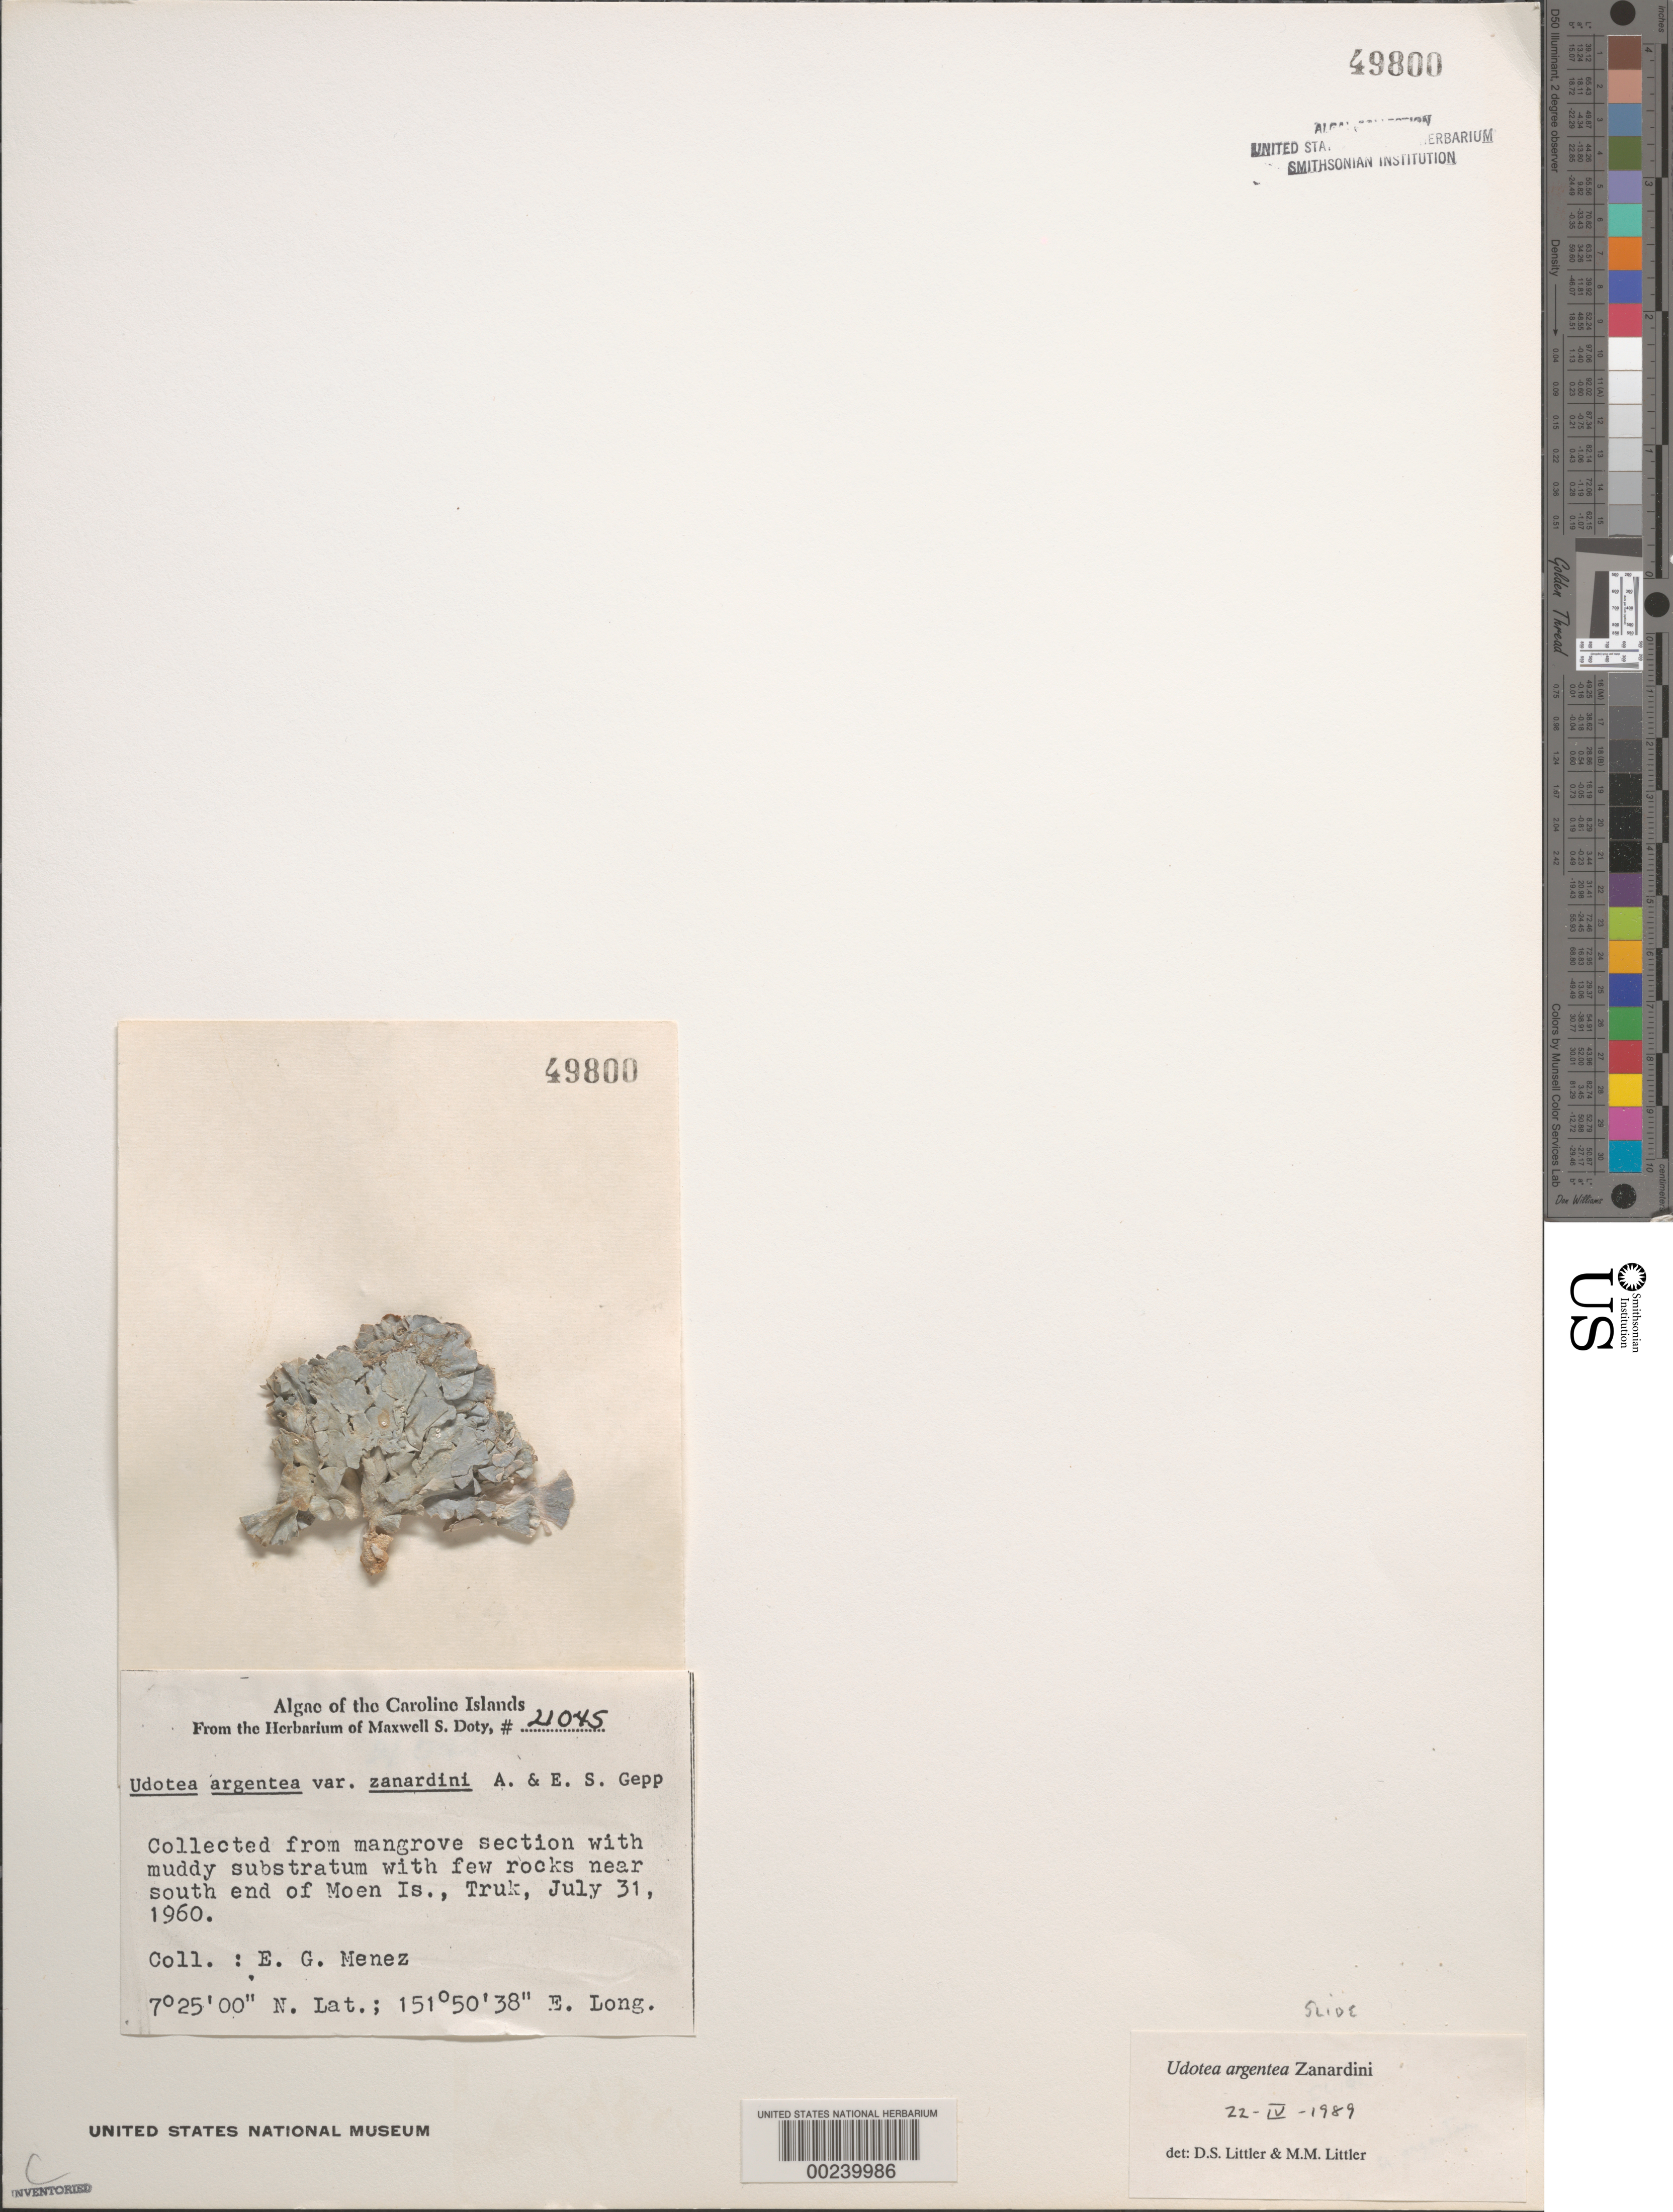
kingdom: Plantae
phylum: Chlorophyta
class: Ulvophyceae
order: Bryopsidales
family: Udoteaceae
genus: Udotea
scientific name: Udotea argentea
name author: Zanardini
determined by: Littler, D. S.; Littler, M. M.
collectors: Meñez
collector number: MSD 21045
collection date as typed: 31 Jul 1960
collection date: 1960-07-31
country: Micronesia, Federated States of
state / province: Truk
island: Moen [Wono]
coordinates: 7 25' 00" N, 151 50' 38" E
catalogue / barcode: US 49800